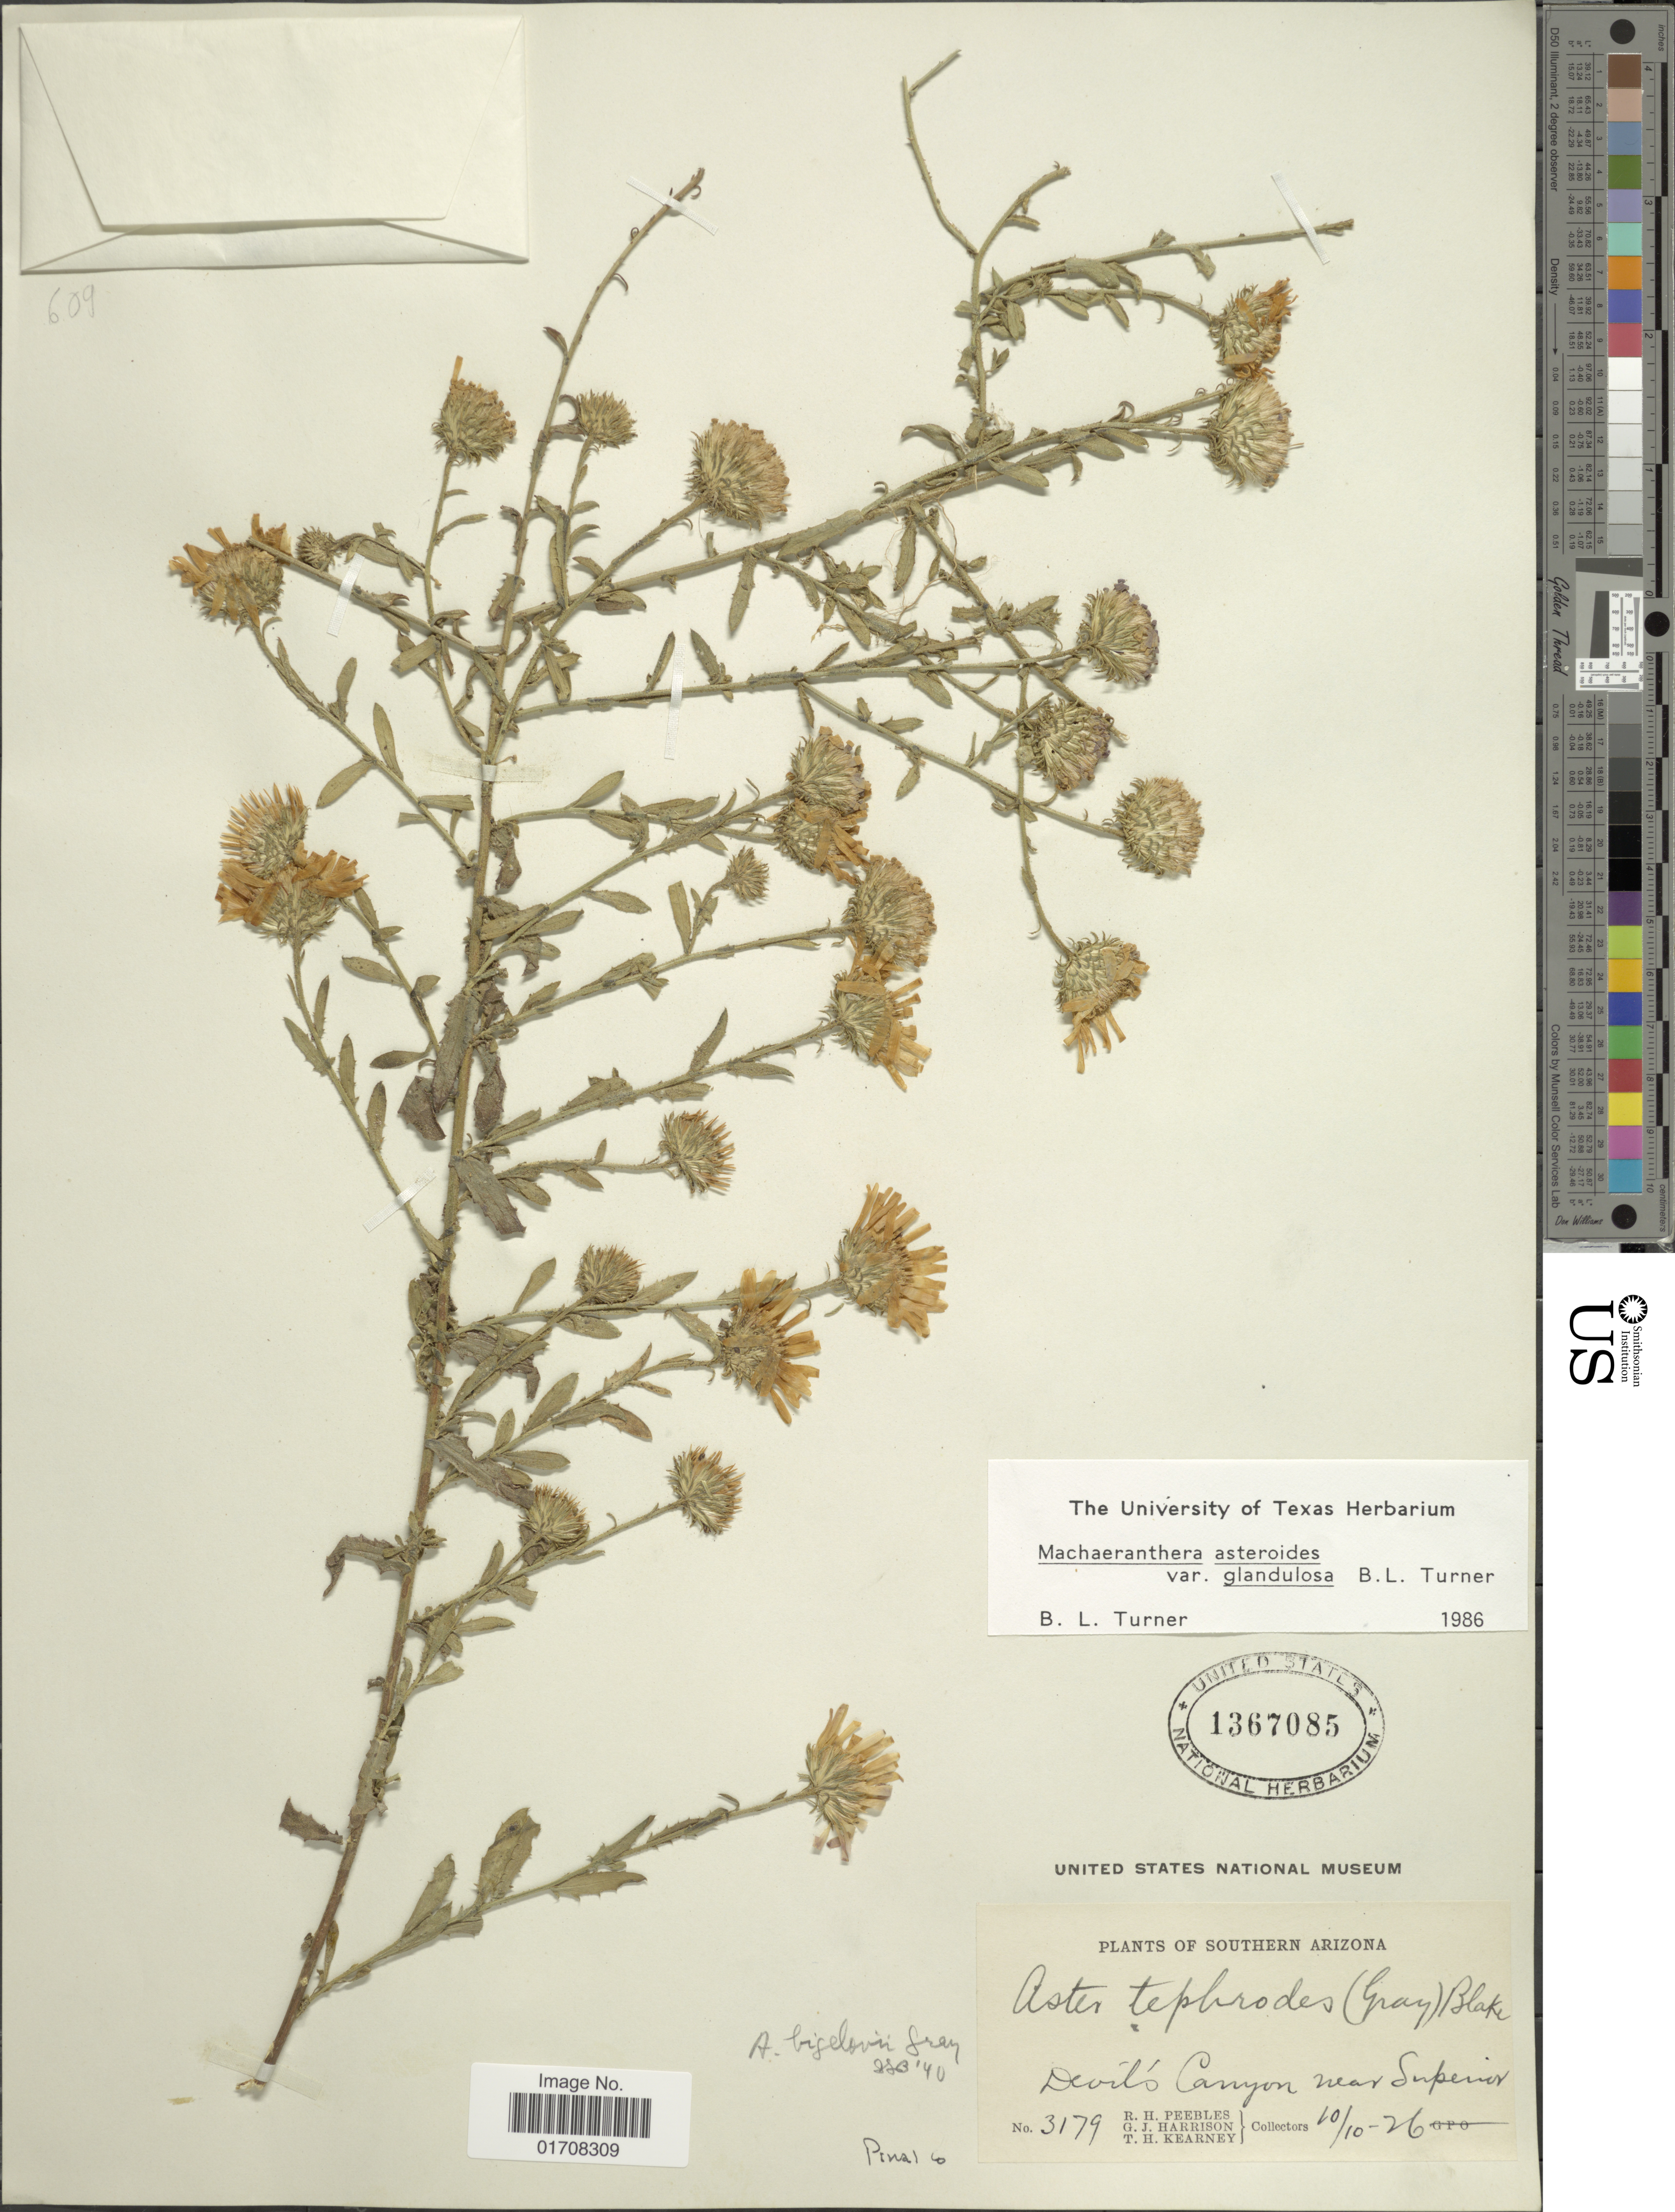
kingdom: Plantae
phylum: Tracheophyta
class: Magnoliopsida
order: Asterales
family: Asteraceae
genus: Machaeranthera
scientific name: Machaeranthera asteroides var. glandulosa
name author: (Torr.) Greene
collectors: R. H. Peebles, G. J. Harrison & T. H. Kearney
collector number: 3179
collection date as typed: Transcribed d/m/y: 10/10/26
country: United States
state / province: Arizona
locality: Southern Arizona, Devil's Canyon near Superior, Pinal Co.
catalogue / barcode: US 1367085